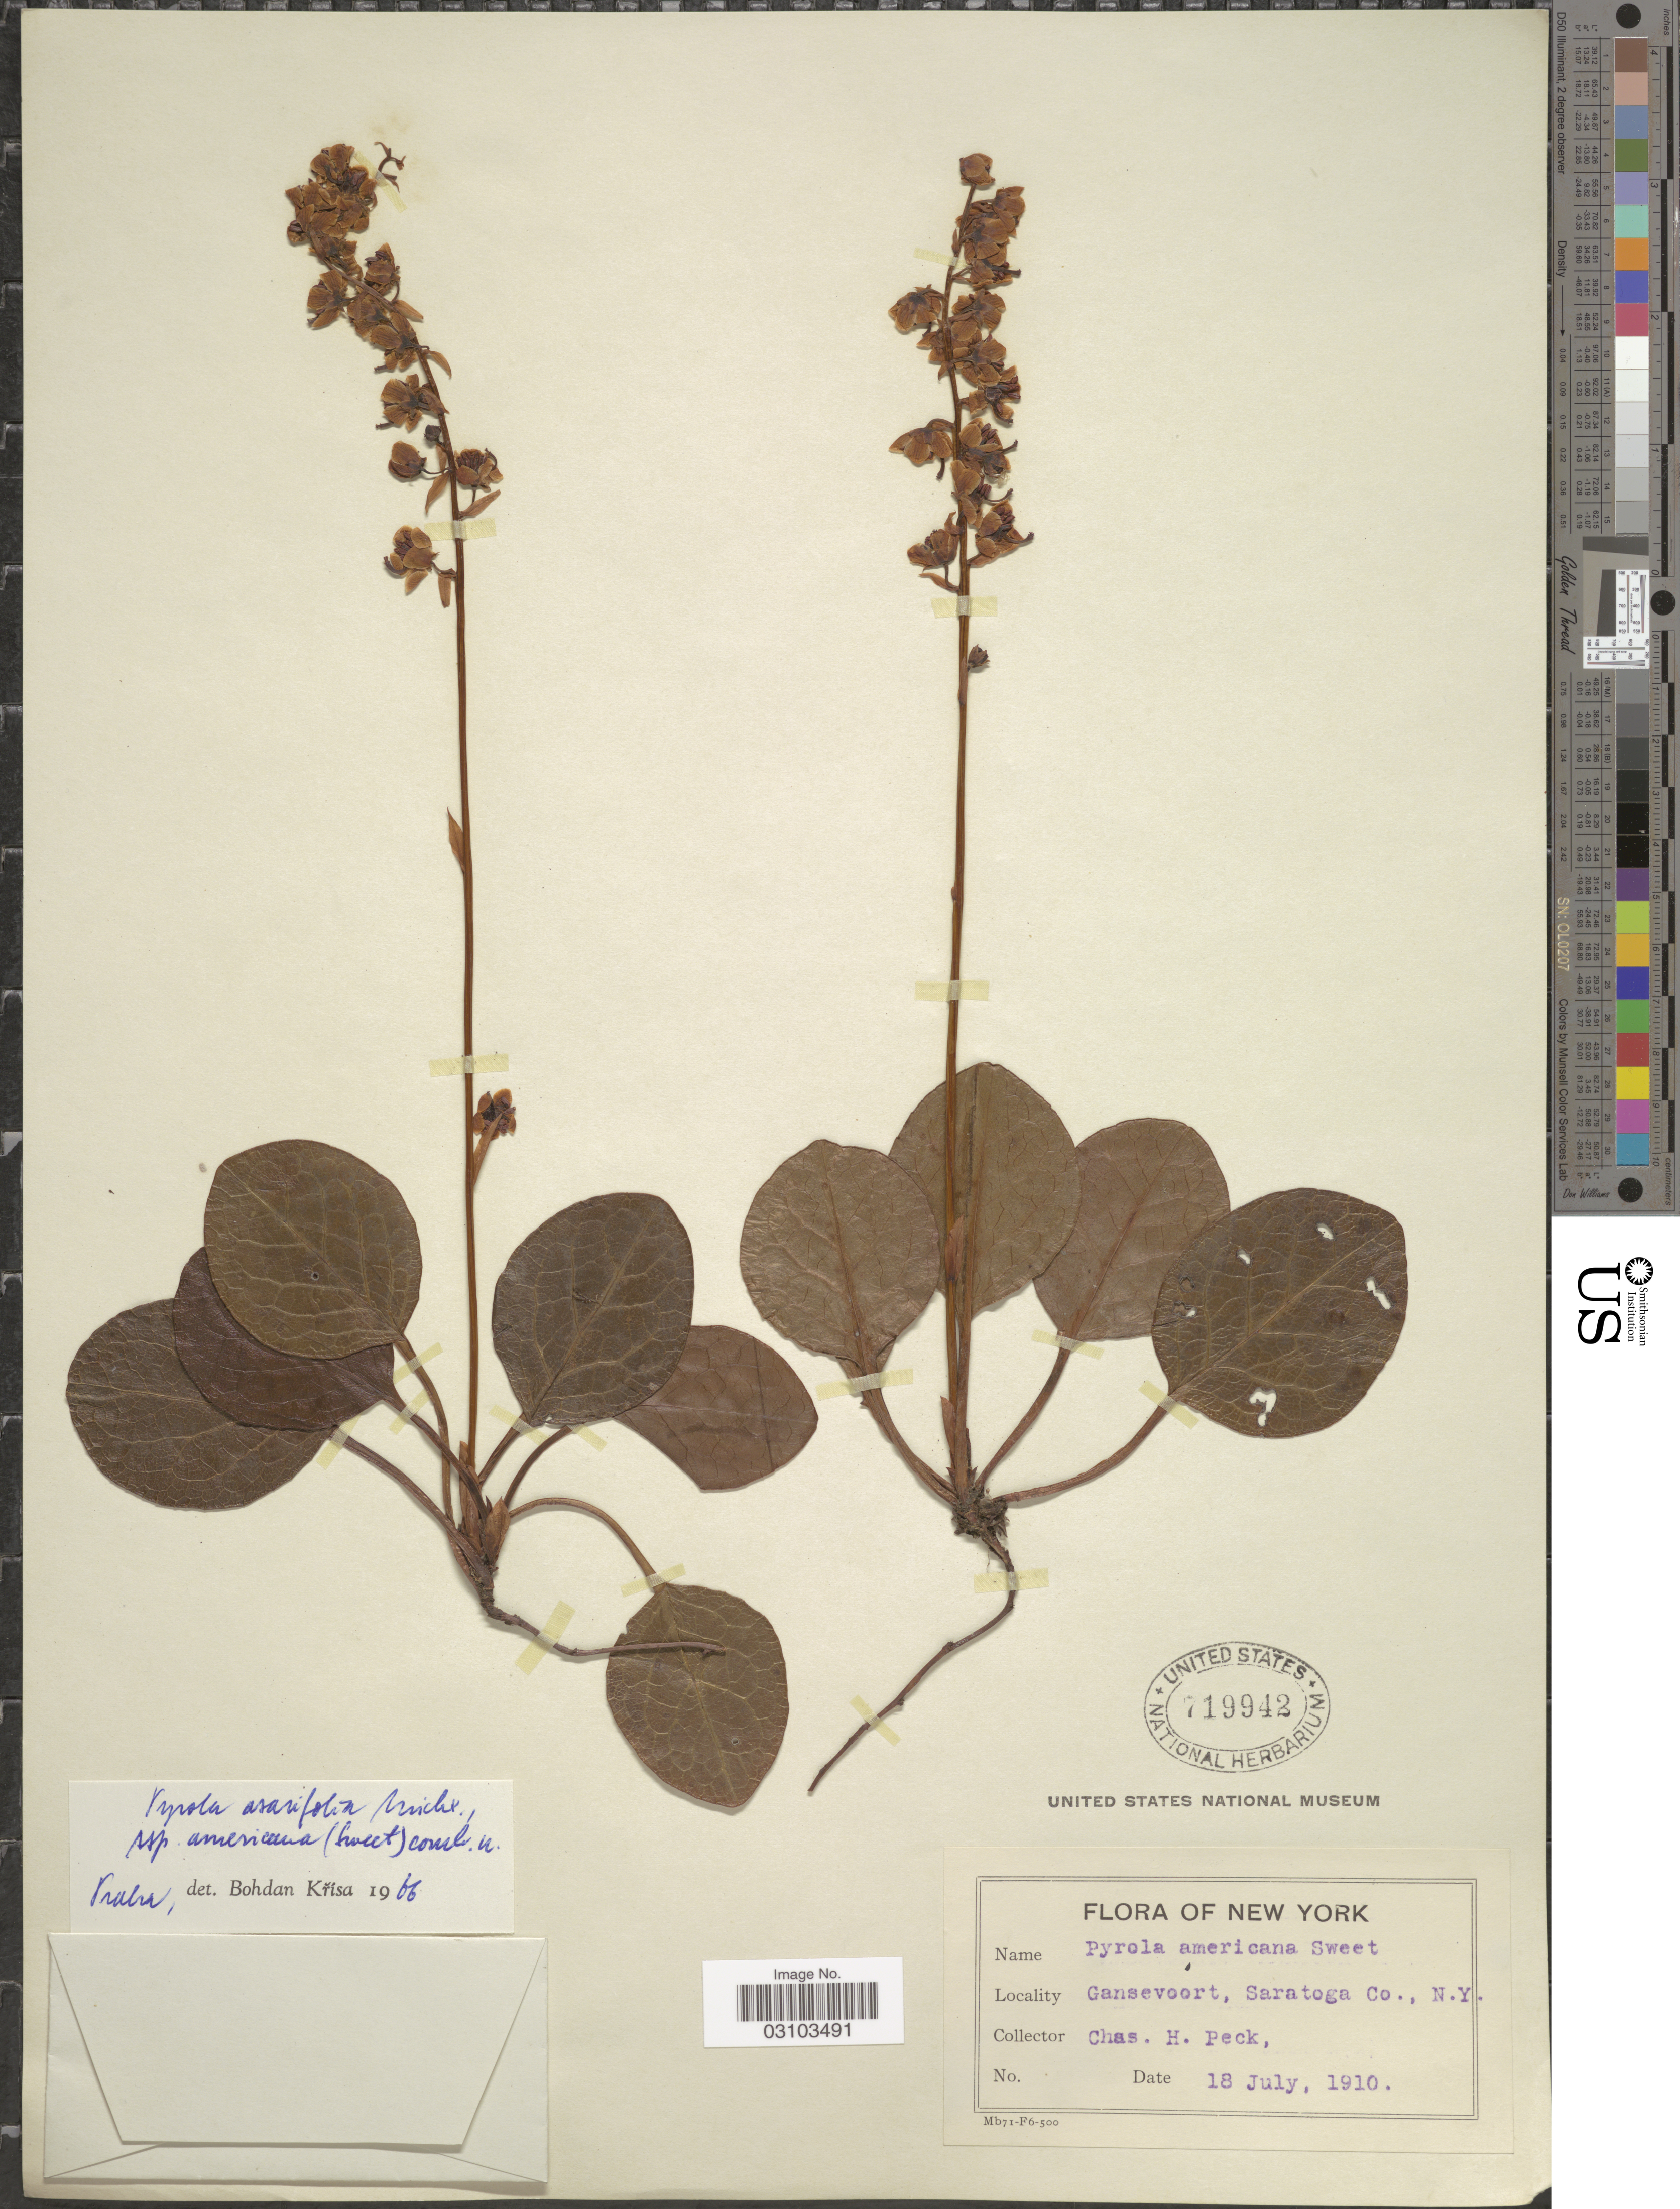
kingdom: Plantae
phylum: Tracheophyta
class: Magnoliopsida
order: Ericales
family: Ericaceae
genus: Pyrola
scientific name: Pyrola asarifolia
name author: Michx.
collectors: C. H. Peck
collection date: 1910-07-18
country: United States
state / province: New York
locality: Gansevoort, Saratoga Co.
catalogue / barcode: US 719942